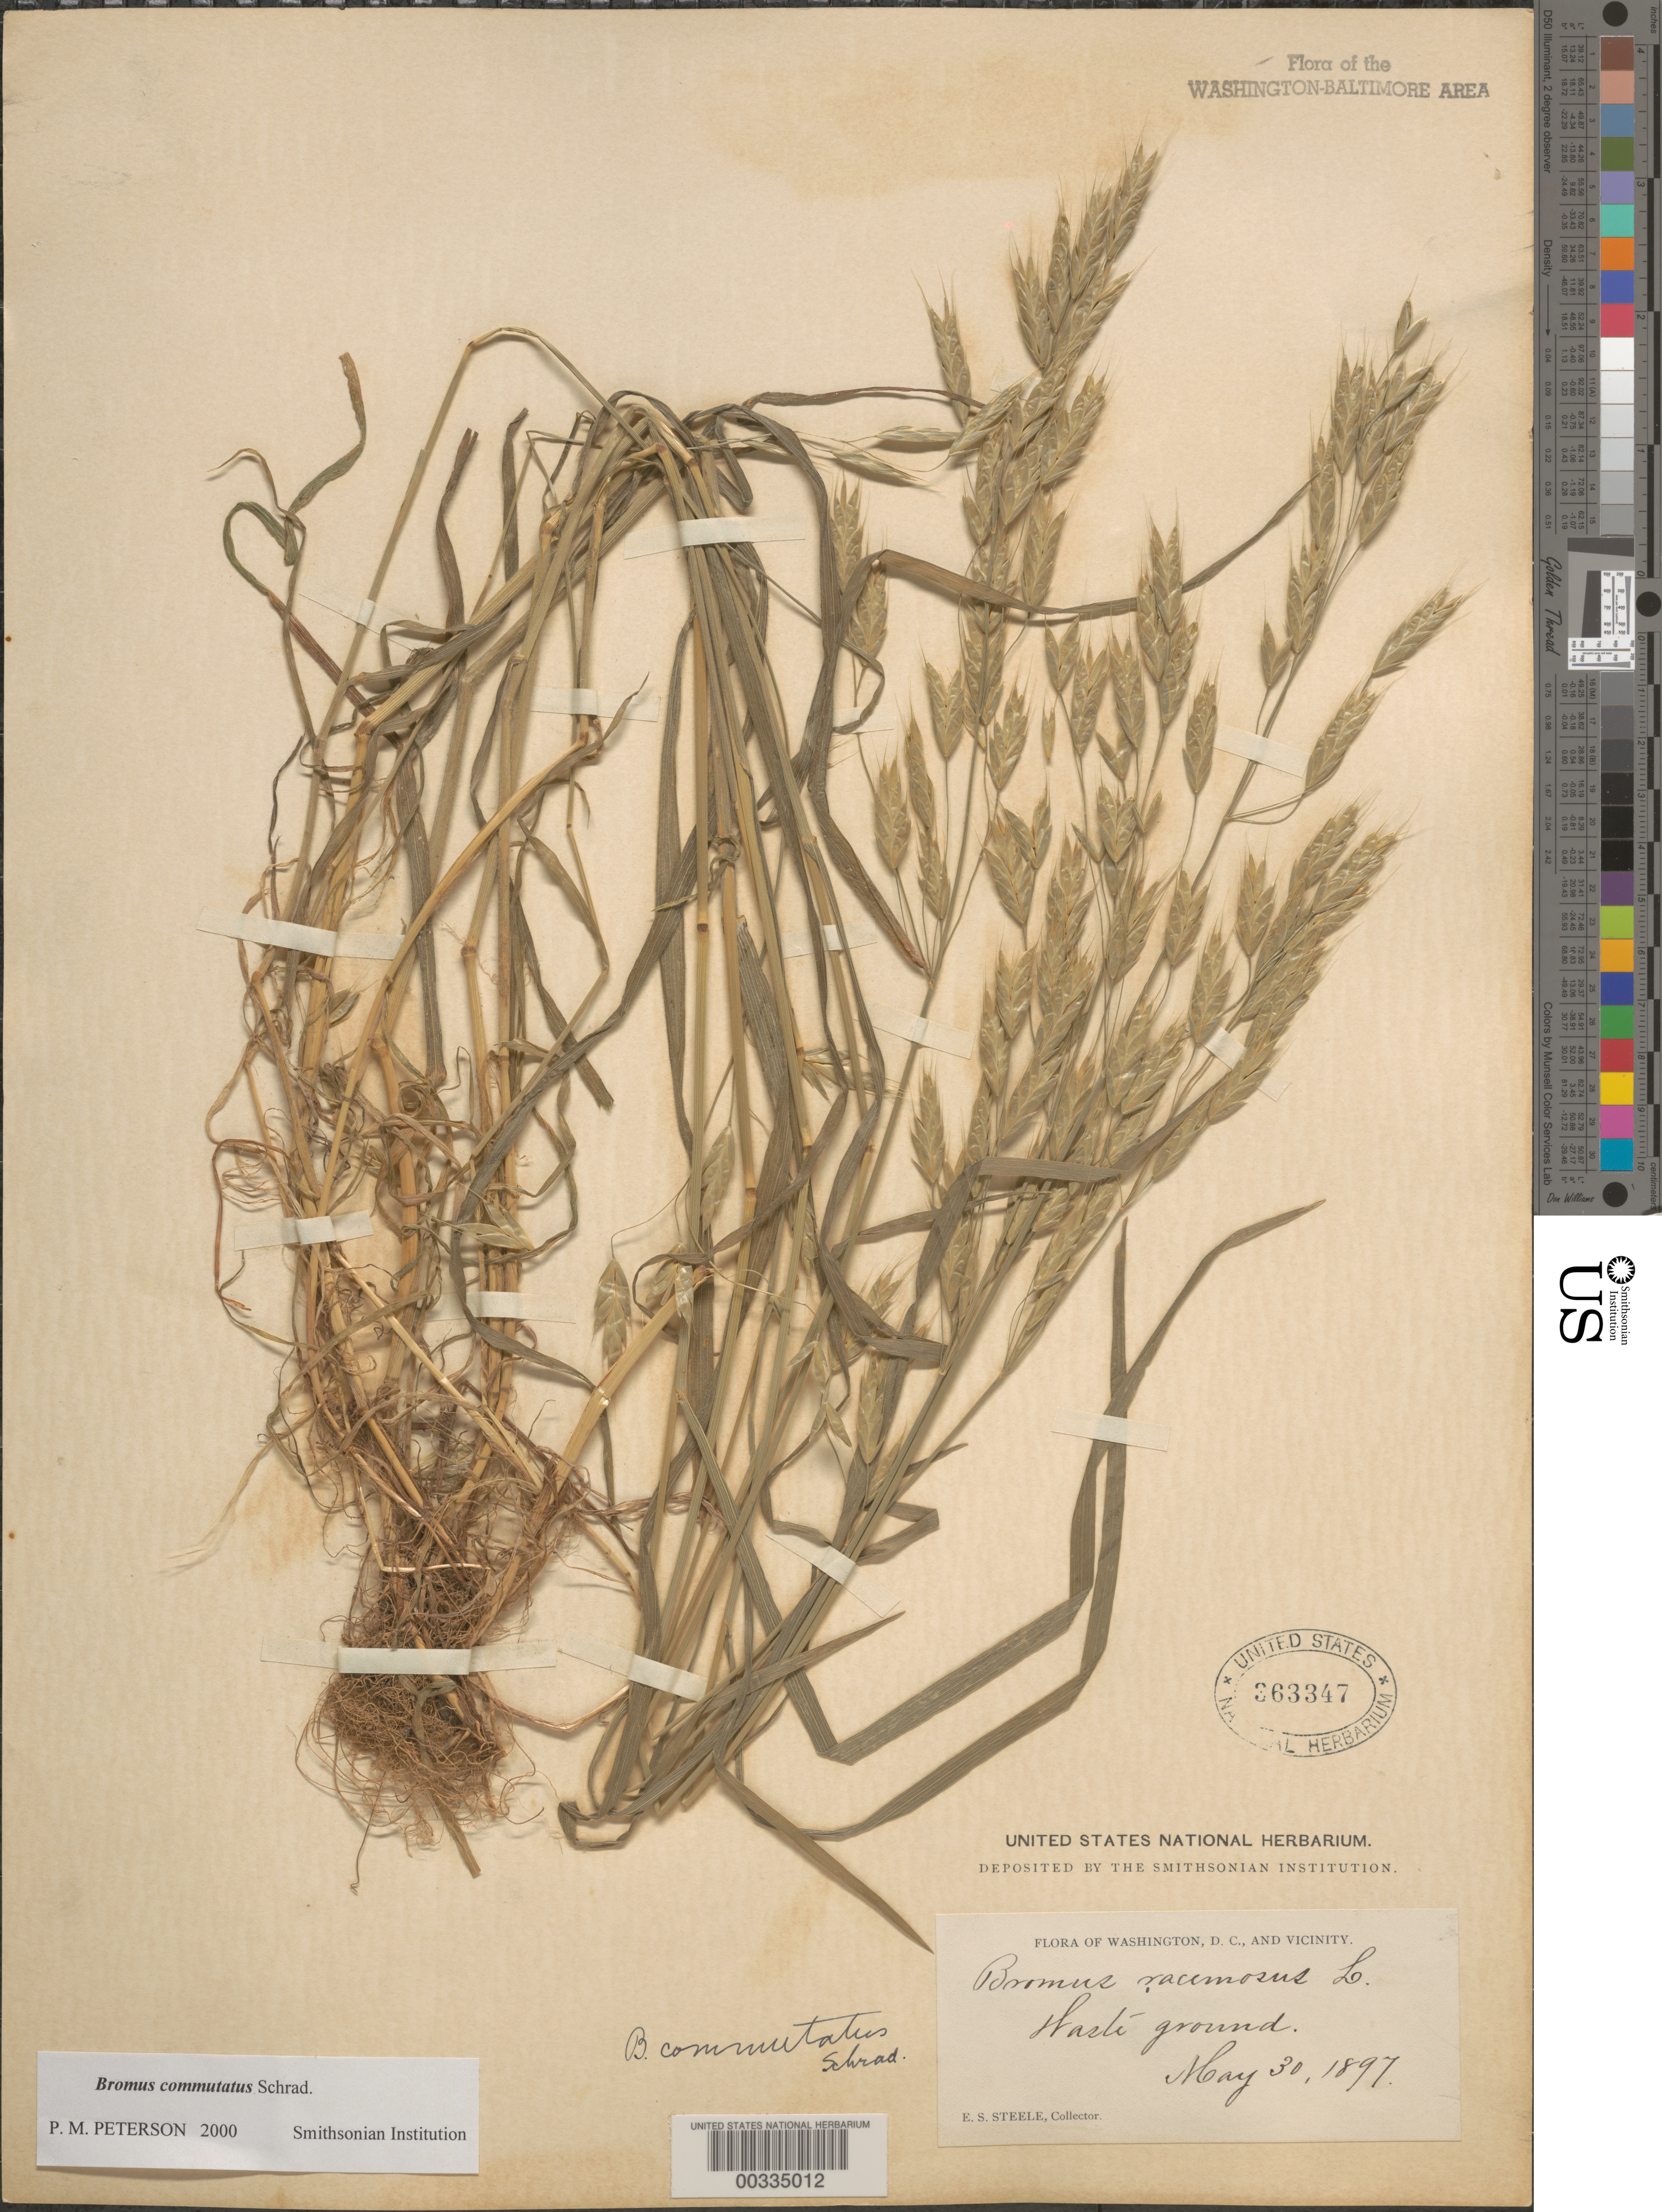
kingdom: Plantae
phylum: Tracheophyta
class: Liliopsida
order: Poales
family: Poaceae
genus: Bromus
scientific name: Bromus commutatus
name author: Schrad.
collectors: E. Steele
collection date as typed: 30 May 1897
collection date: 1897-05-30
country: United States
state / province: District of Columbia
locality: Washington DC area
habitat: Waste ground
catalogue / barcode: US 363347